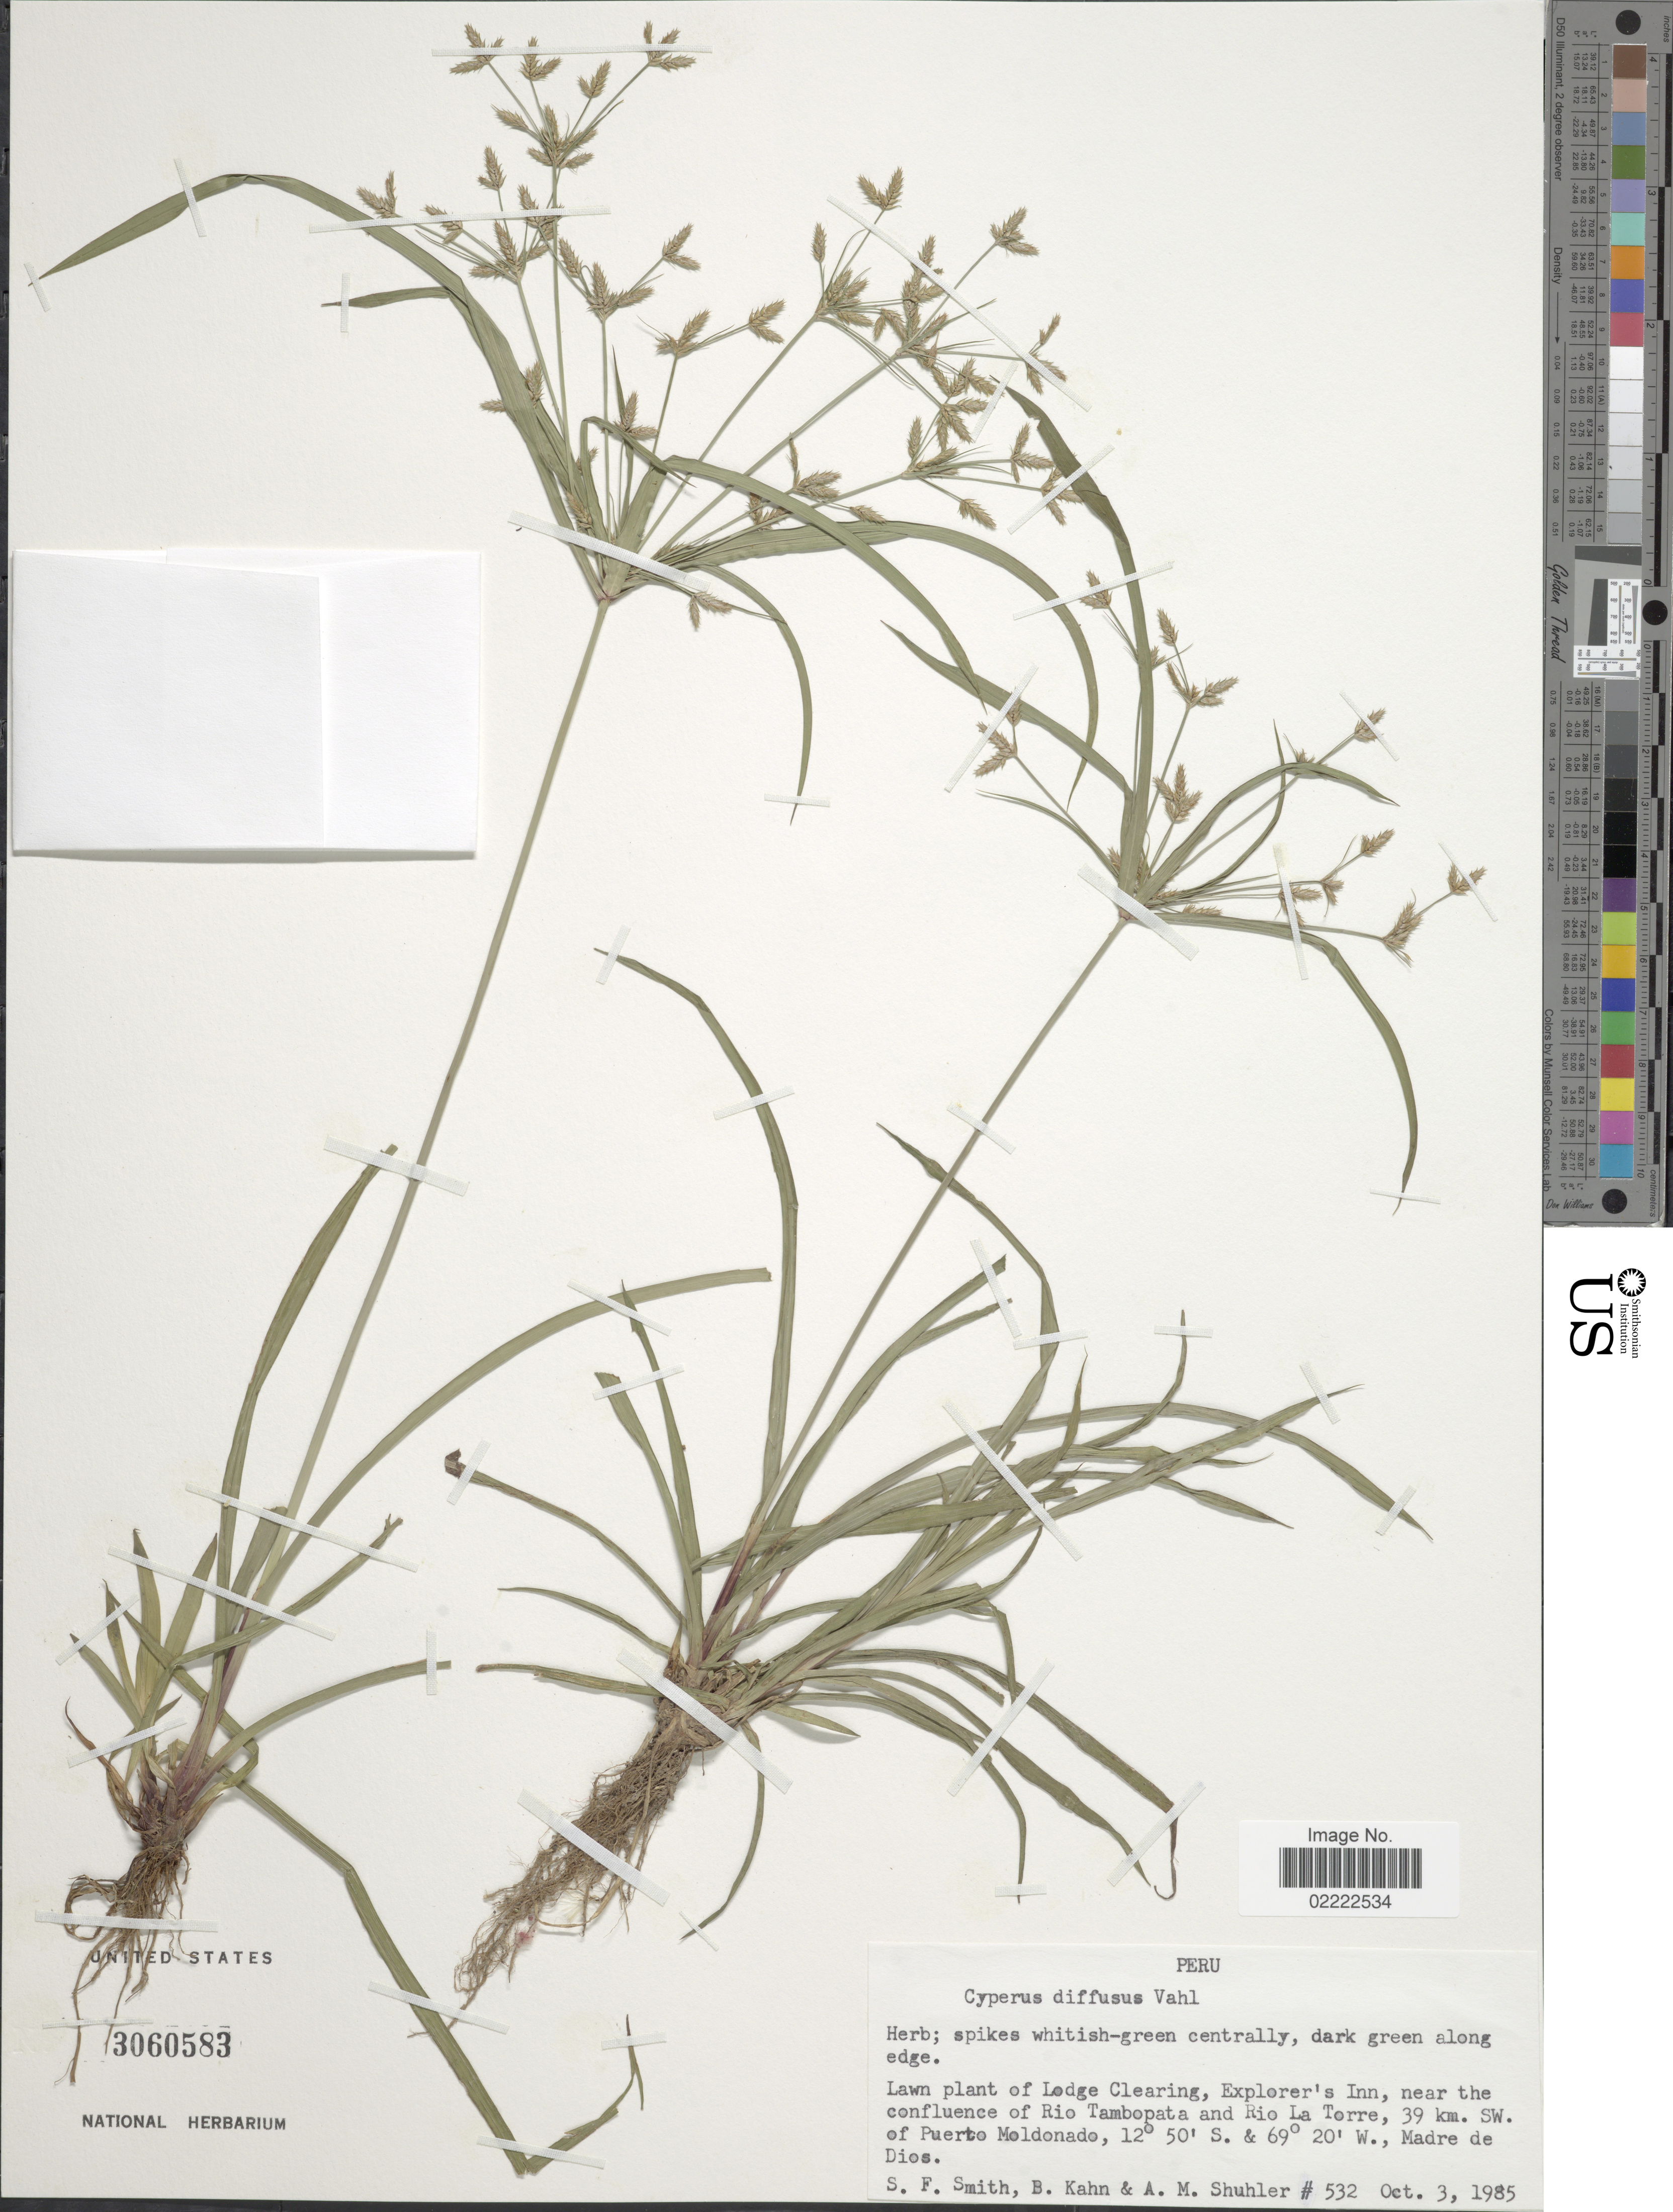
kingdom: Plantae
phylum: Tracheophyta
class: Liliopsida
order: Poales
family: Cyperaceae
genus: Cyperus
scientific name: Cyperus laxus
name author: Lam.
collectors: S.F. Smith, B. Kahn & A. Shuhler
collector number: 532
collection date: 1985-10-03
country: Peru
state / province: Madre de Dios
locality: Lawn plant of Ledge Clearing, Explorer's Inn, near the confluence of Rio Tambopata and Rio La Torre, 39 km. SW of Puerto Moldonado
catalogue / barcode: US 3060583